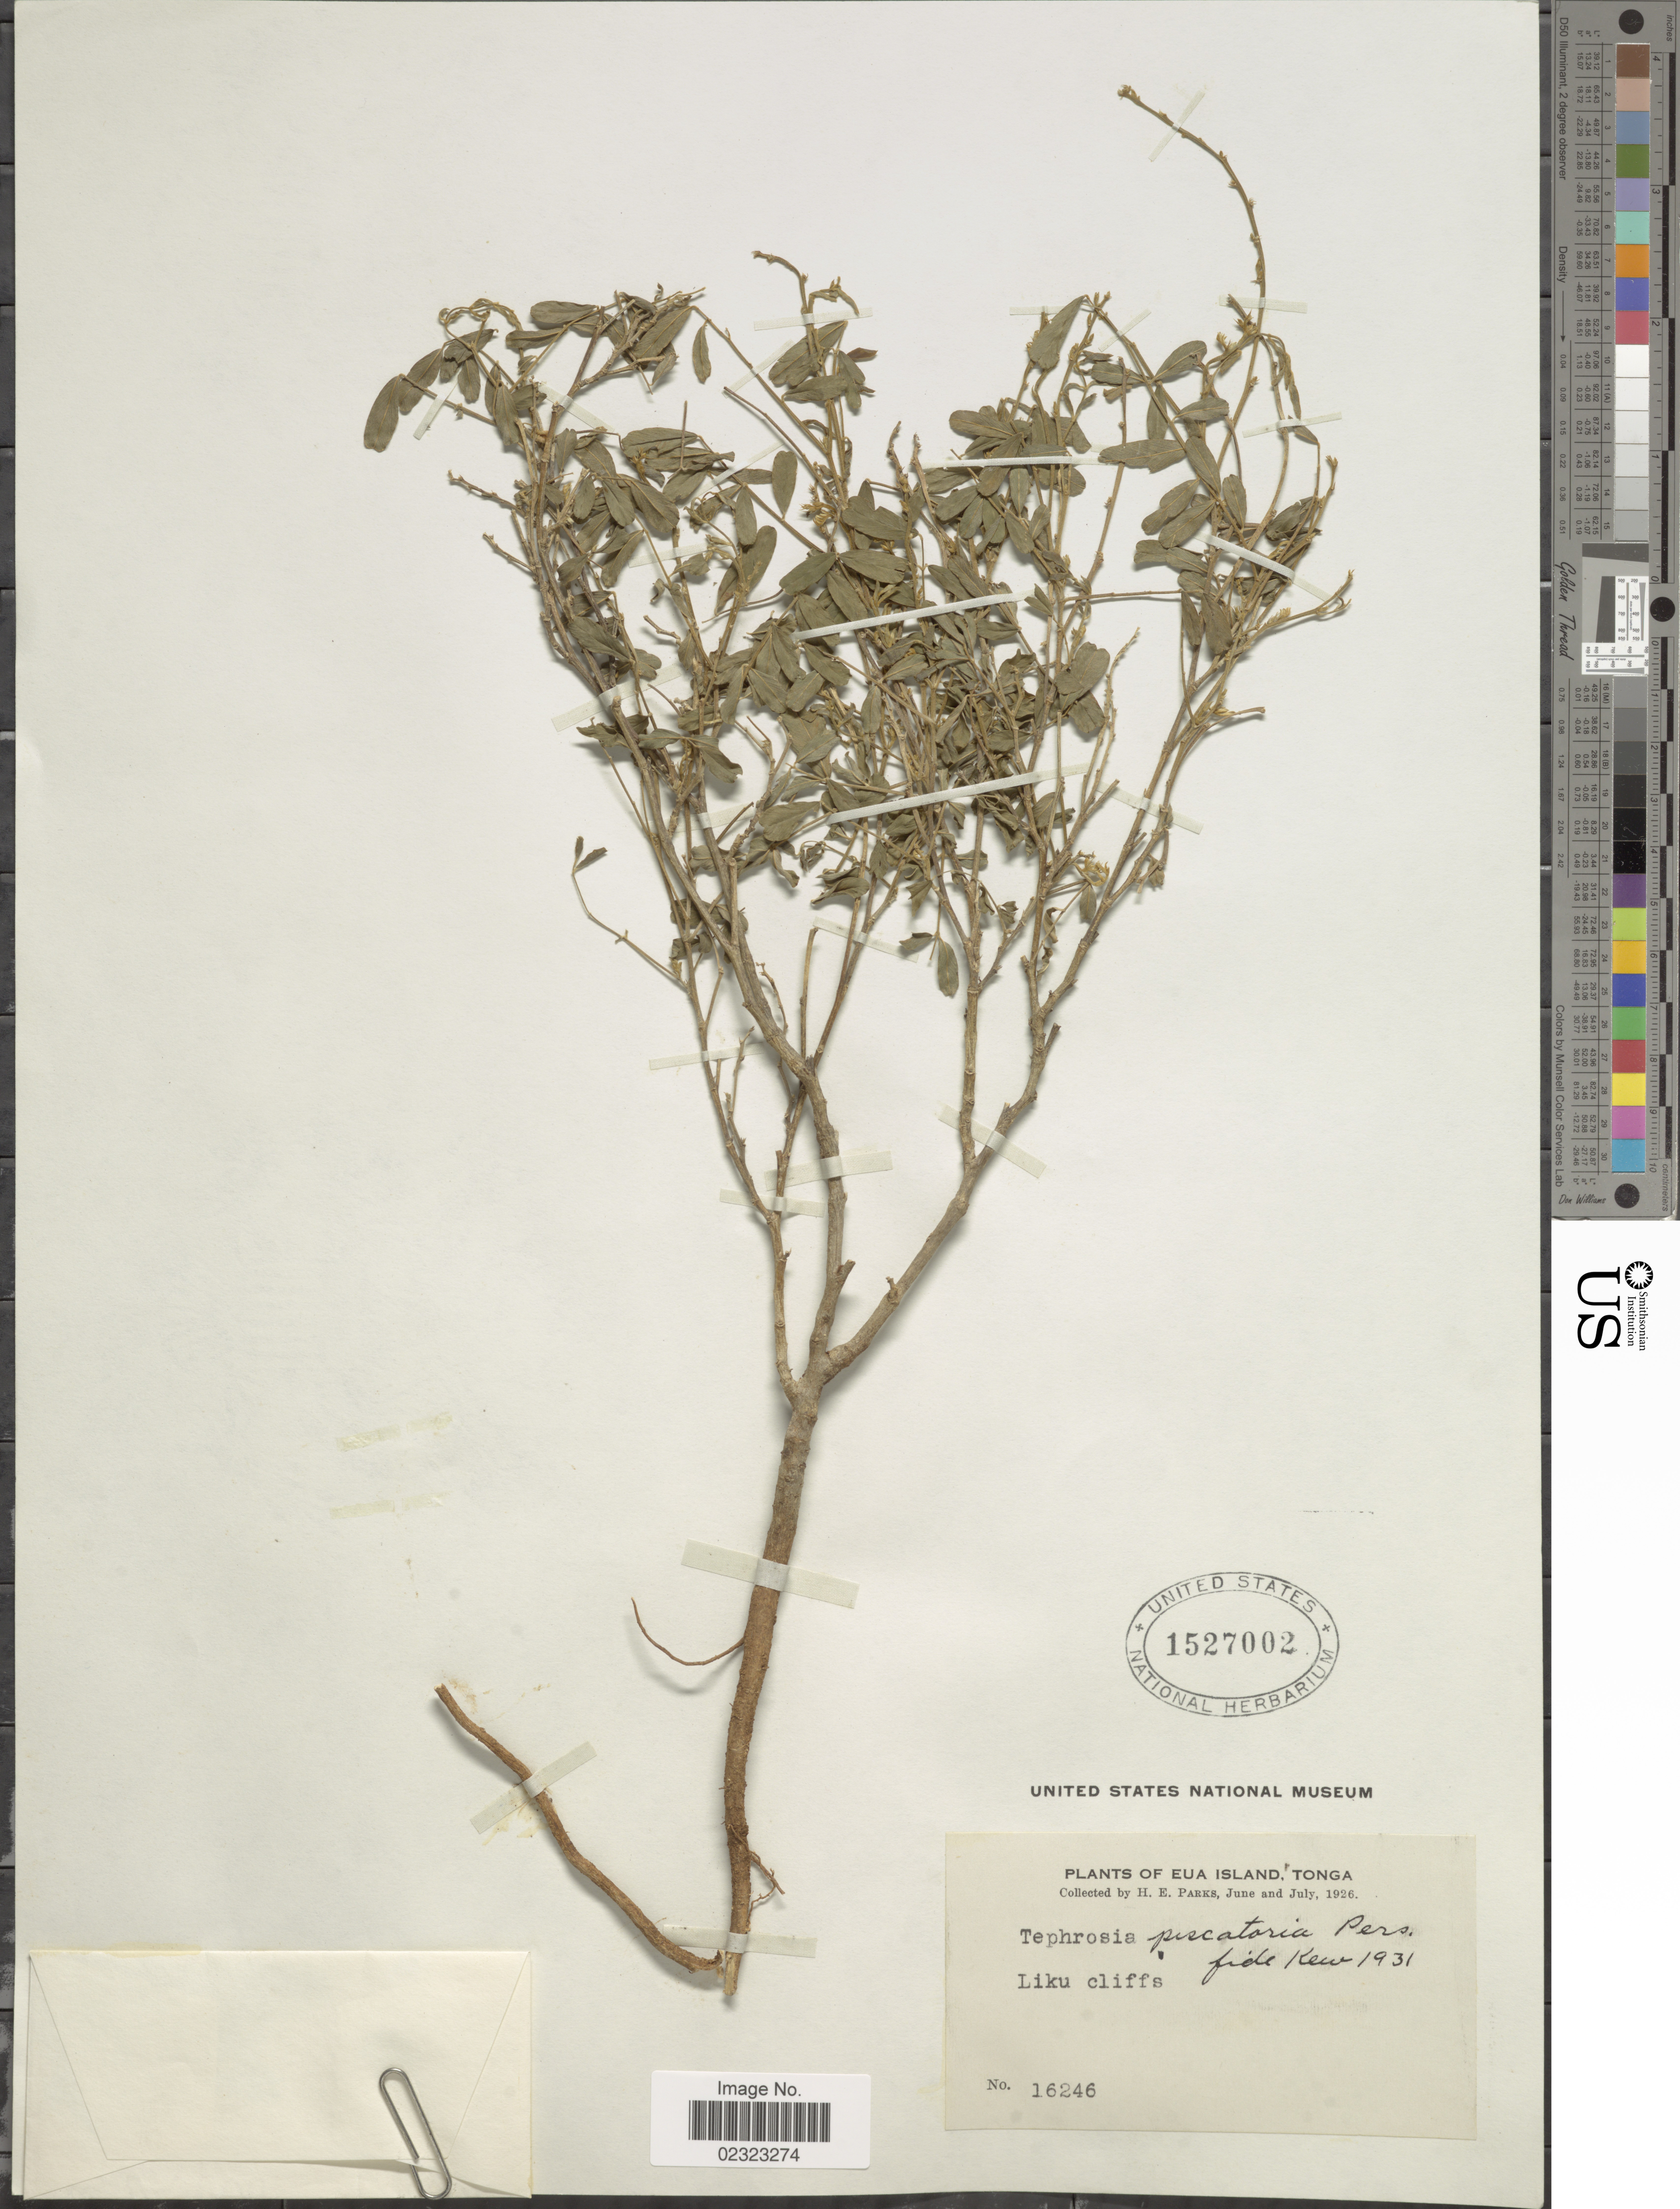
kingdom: Plantae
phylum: Tracheophyta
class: Magnoliopsida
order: Fabales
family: Fabaceae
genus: Tephrosia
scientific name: Tephrosia piscatoria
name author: (Aiton) Pers.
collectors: H. E. Parks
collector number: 16246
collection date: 1926-06/1926-07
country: Tonga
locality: Eua Island, Tonga, Liku cliffs.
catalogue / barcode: US 1527002